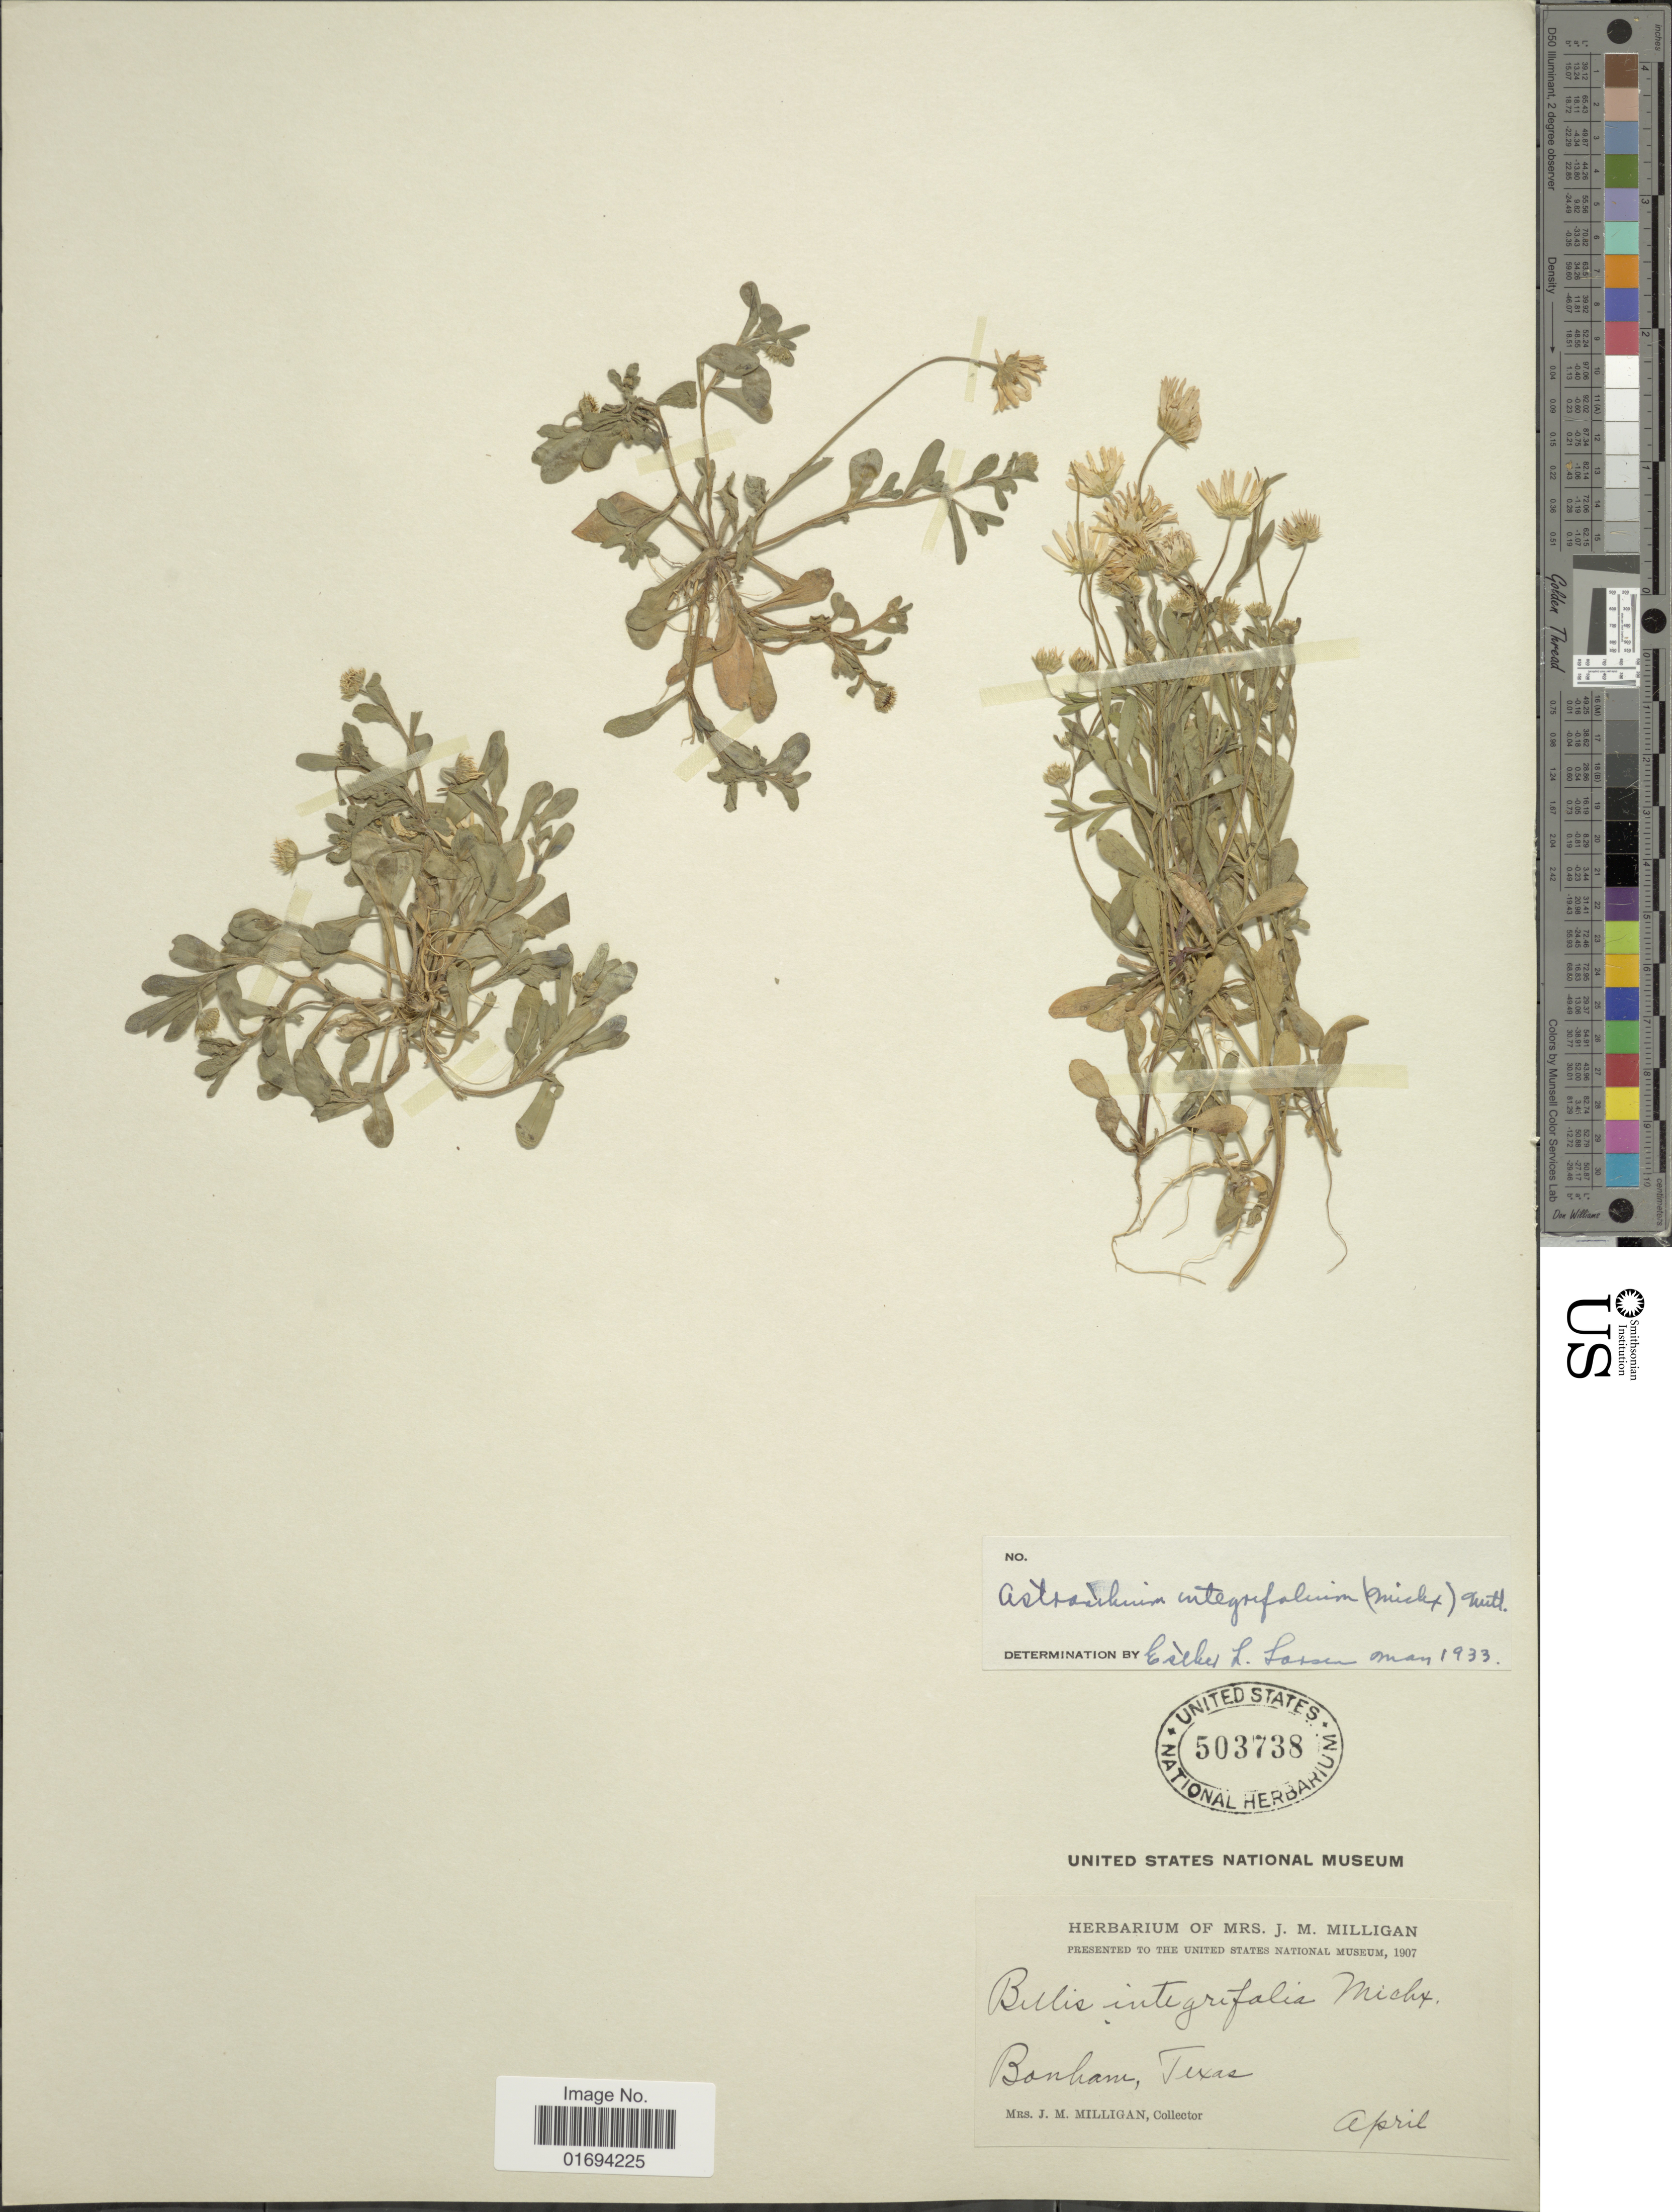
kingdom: Plantae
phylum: Tracheophyta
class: Magnoliopsida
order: Asterales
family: Asteraceae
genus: Astranthium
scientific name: Astranthium integrifolium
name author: (Michx.) Nutt.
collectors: J. M. Milligan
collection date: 1907-04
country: United States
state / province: Texas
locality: Bonham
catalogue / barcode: US 503738